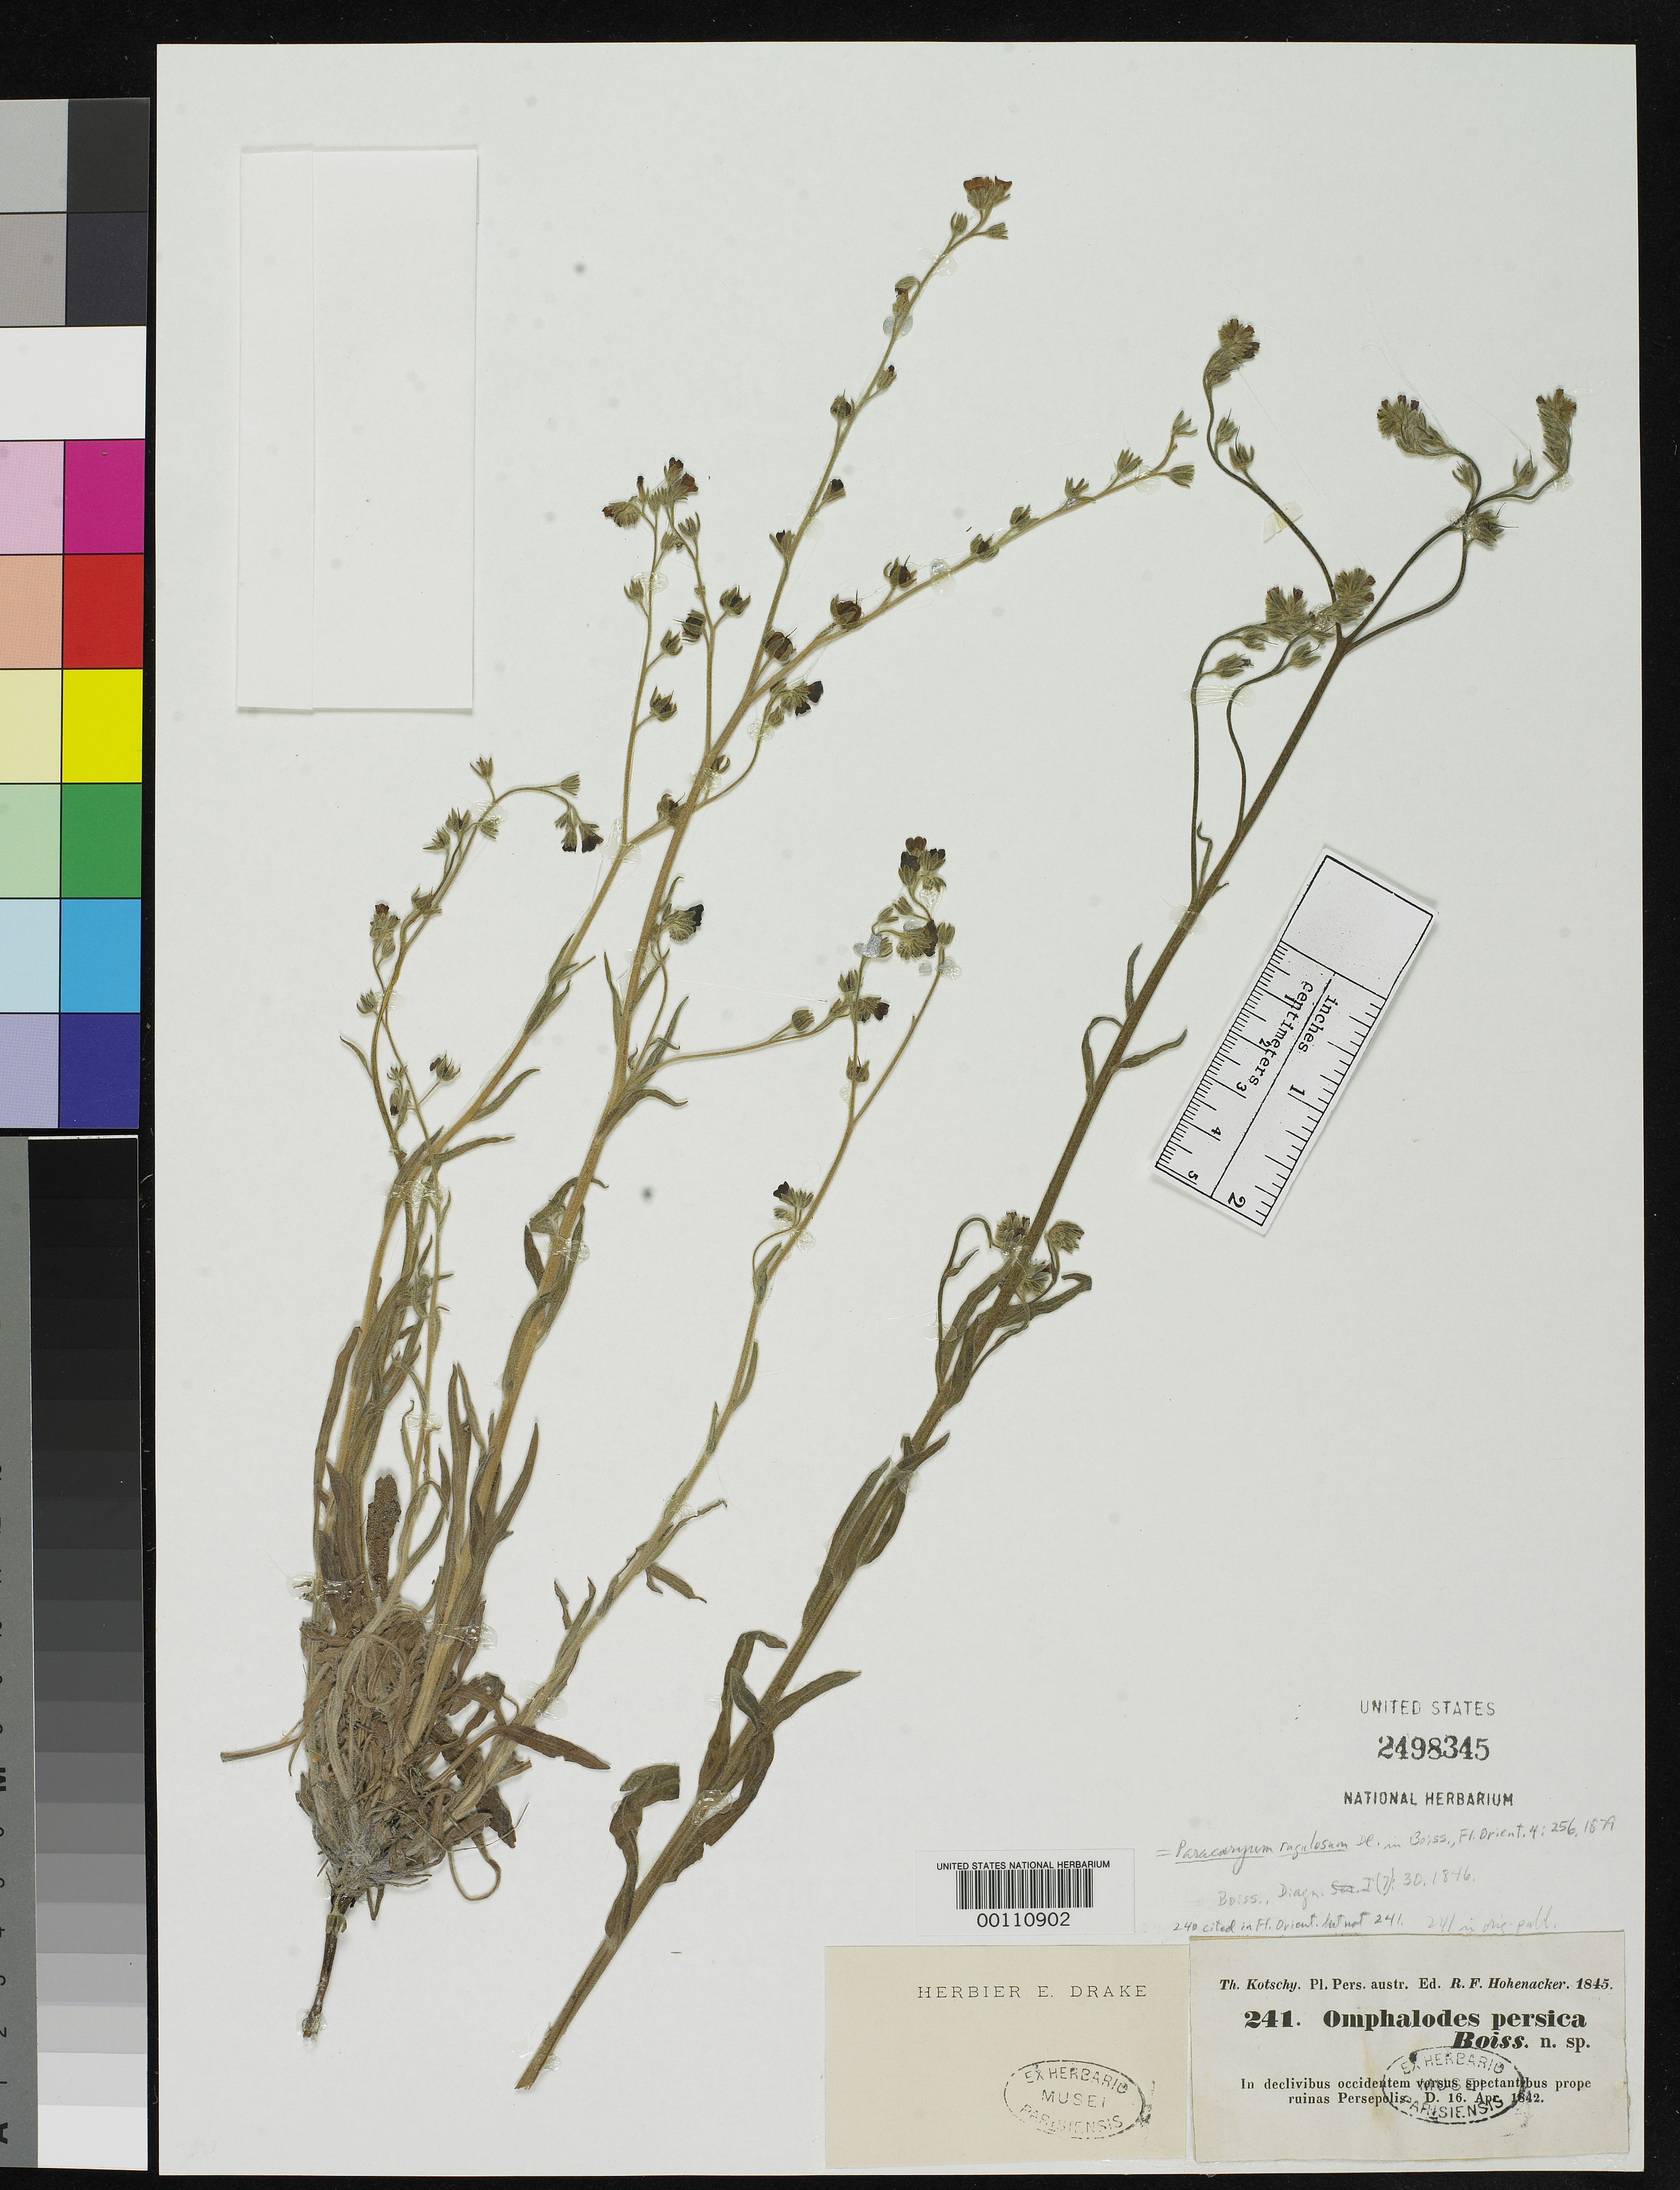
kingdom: Plantae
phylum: Tracheophyta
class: Magnoliopsida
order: Boraginales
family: Boraginaceae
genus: Omphalodes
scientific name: Omphalodes persica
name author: Boiss.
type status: Isotype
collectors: K. G. Kotschy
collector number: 241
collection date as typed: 16 Apr 1842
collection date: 1842-04-16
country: Iran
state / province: Fars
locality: Near ruins of Persepolis.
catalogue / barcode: US 2498345